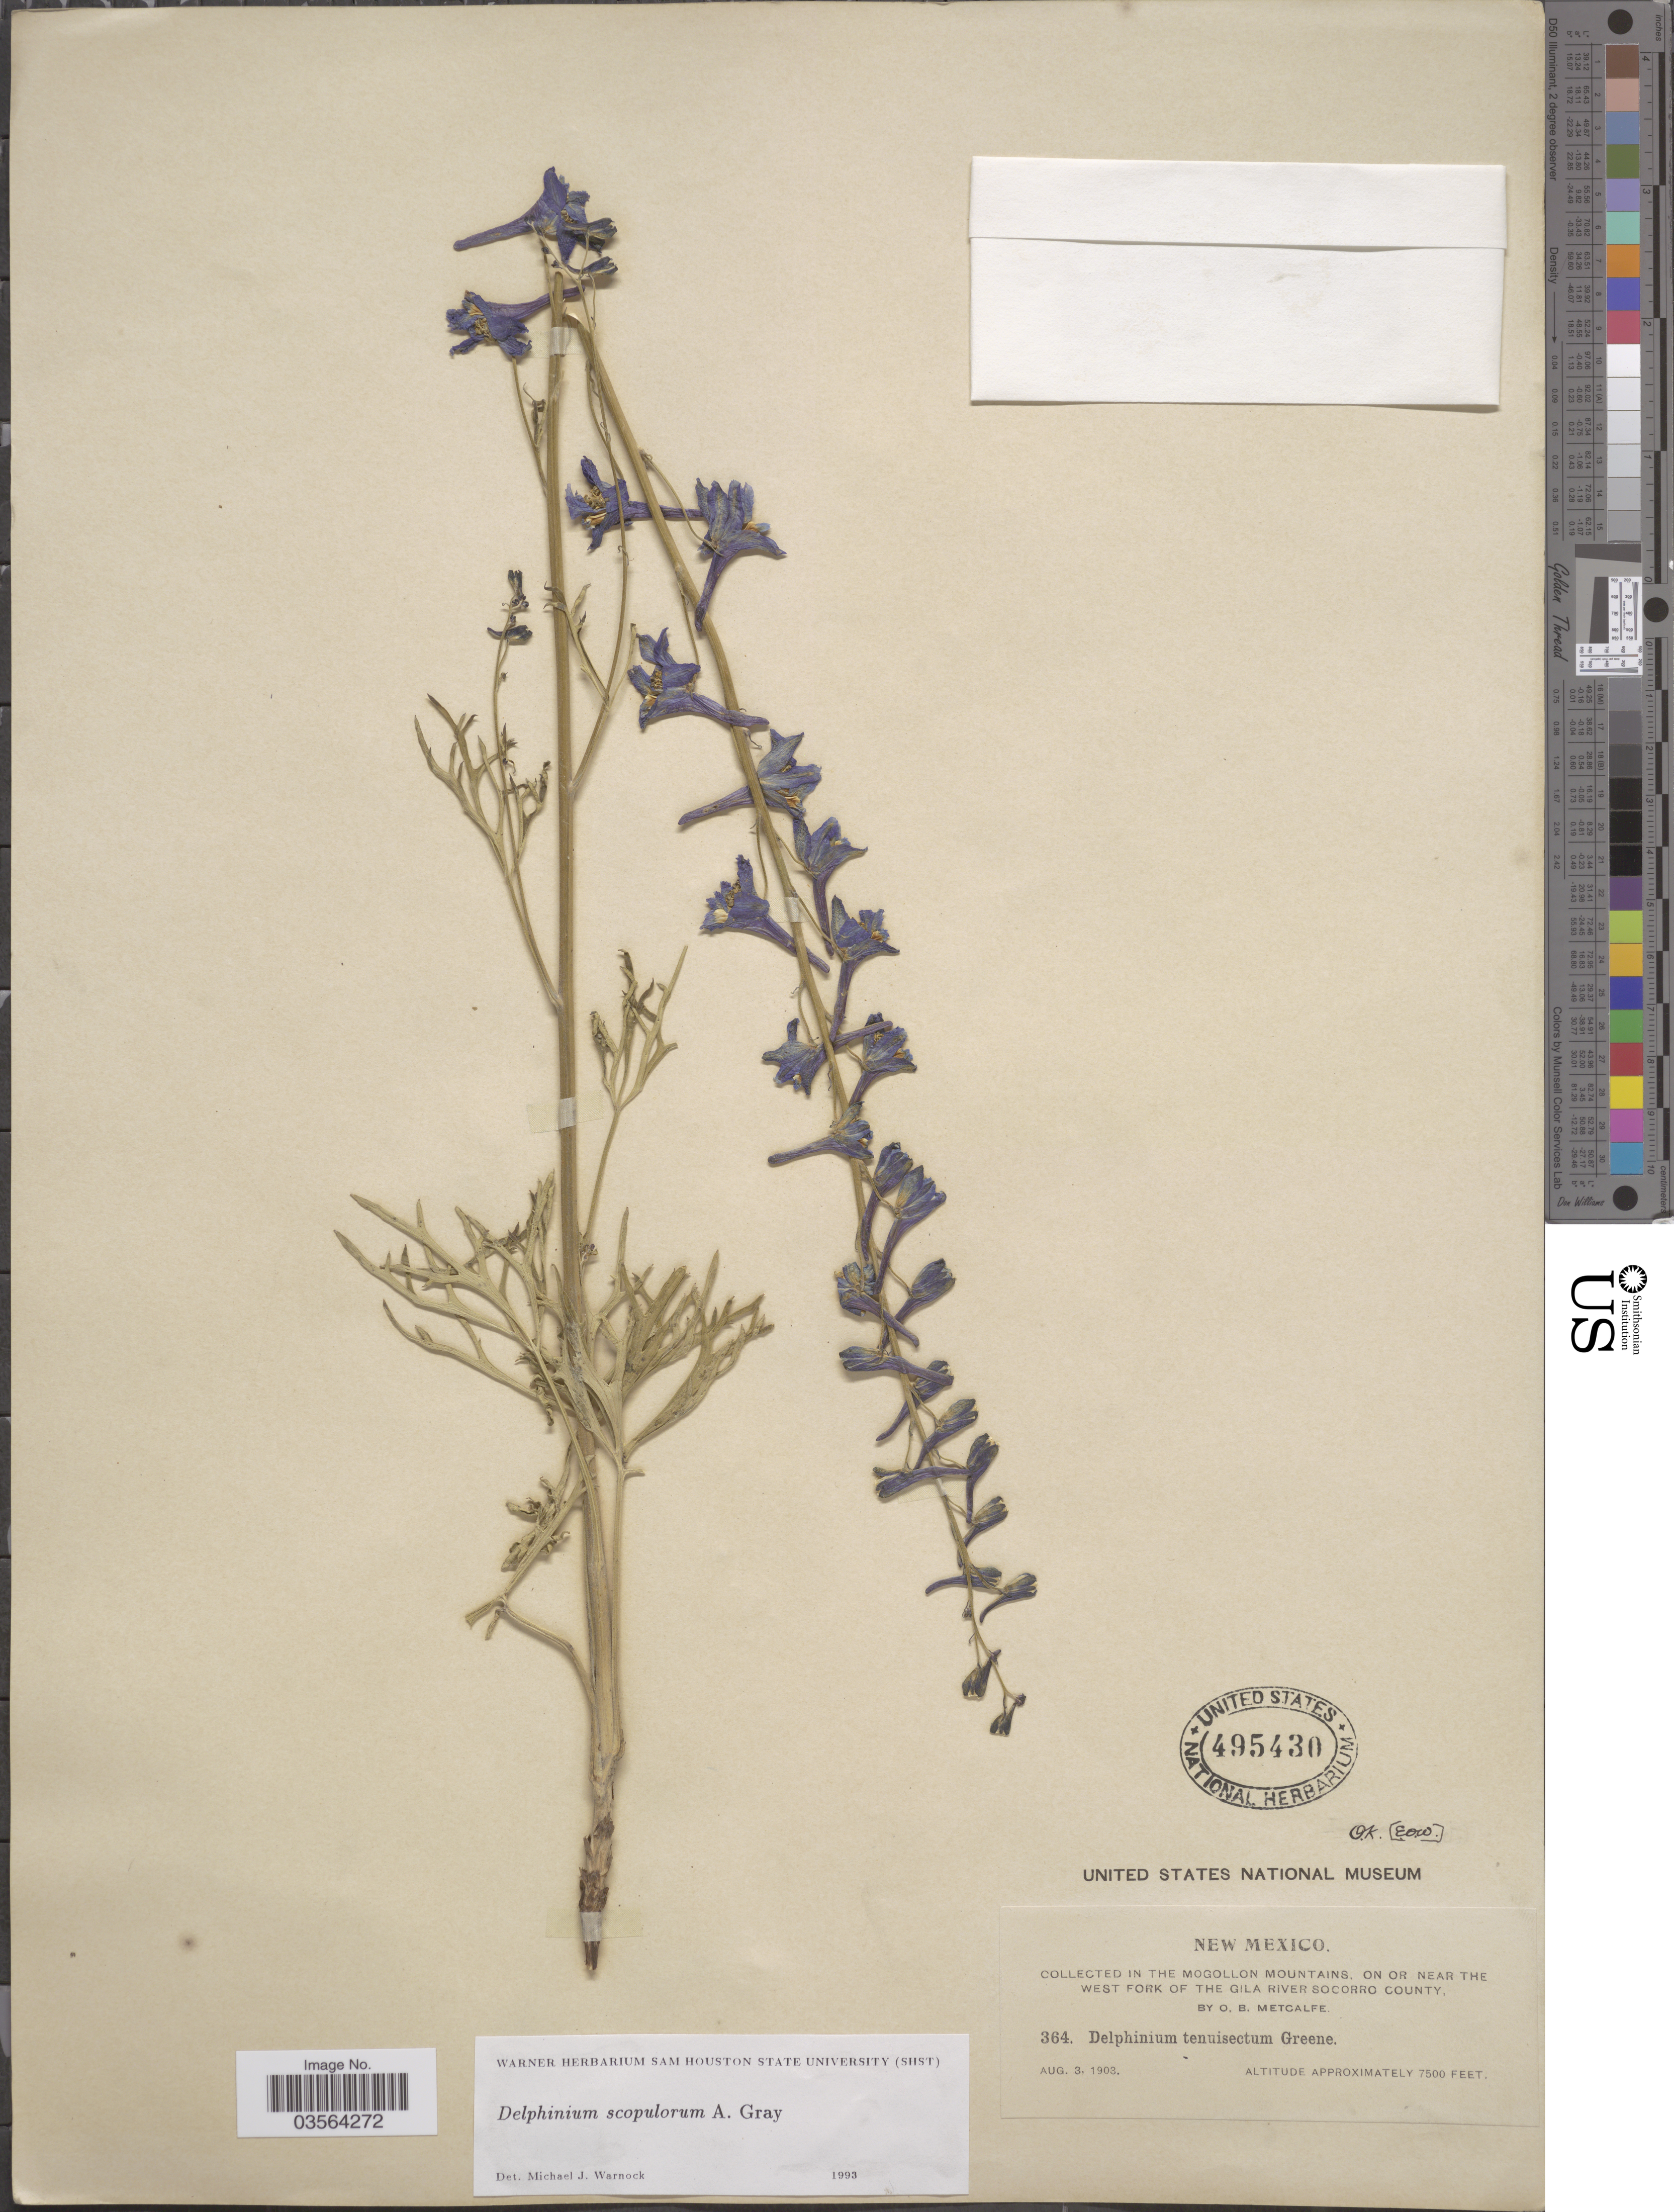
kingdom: Plantae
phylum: Tracheophyta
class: Magnoliopsida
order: Ranunculales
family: Ranunculaceae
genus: Delphinium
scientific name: Delphinium scopulorum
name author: A. Gray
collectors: O. B. Metcalfe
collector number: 364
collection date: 1903-08-03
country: United States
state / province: New Mexico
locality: In The Mogollon Mountains, On or near The West Fork of The Gila River Socorro County.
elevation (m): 2286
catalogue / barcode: US 495430